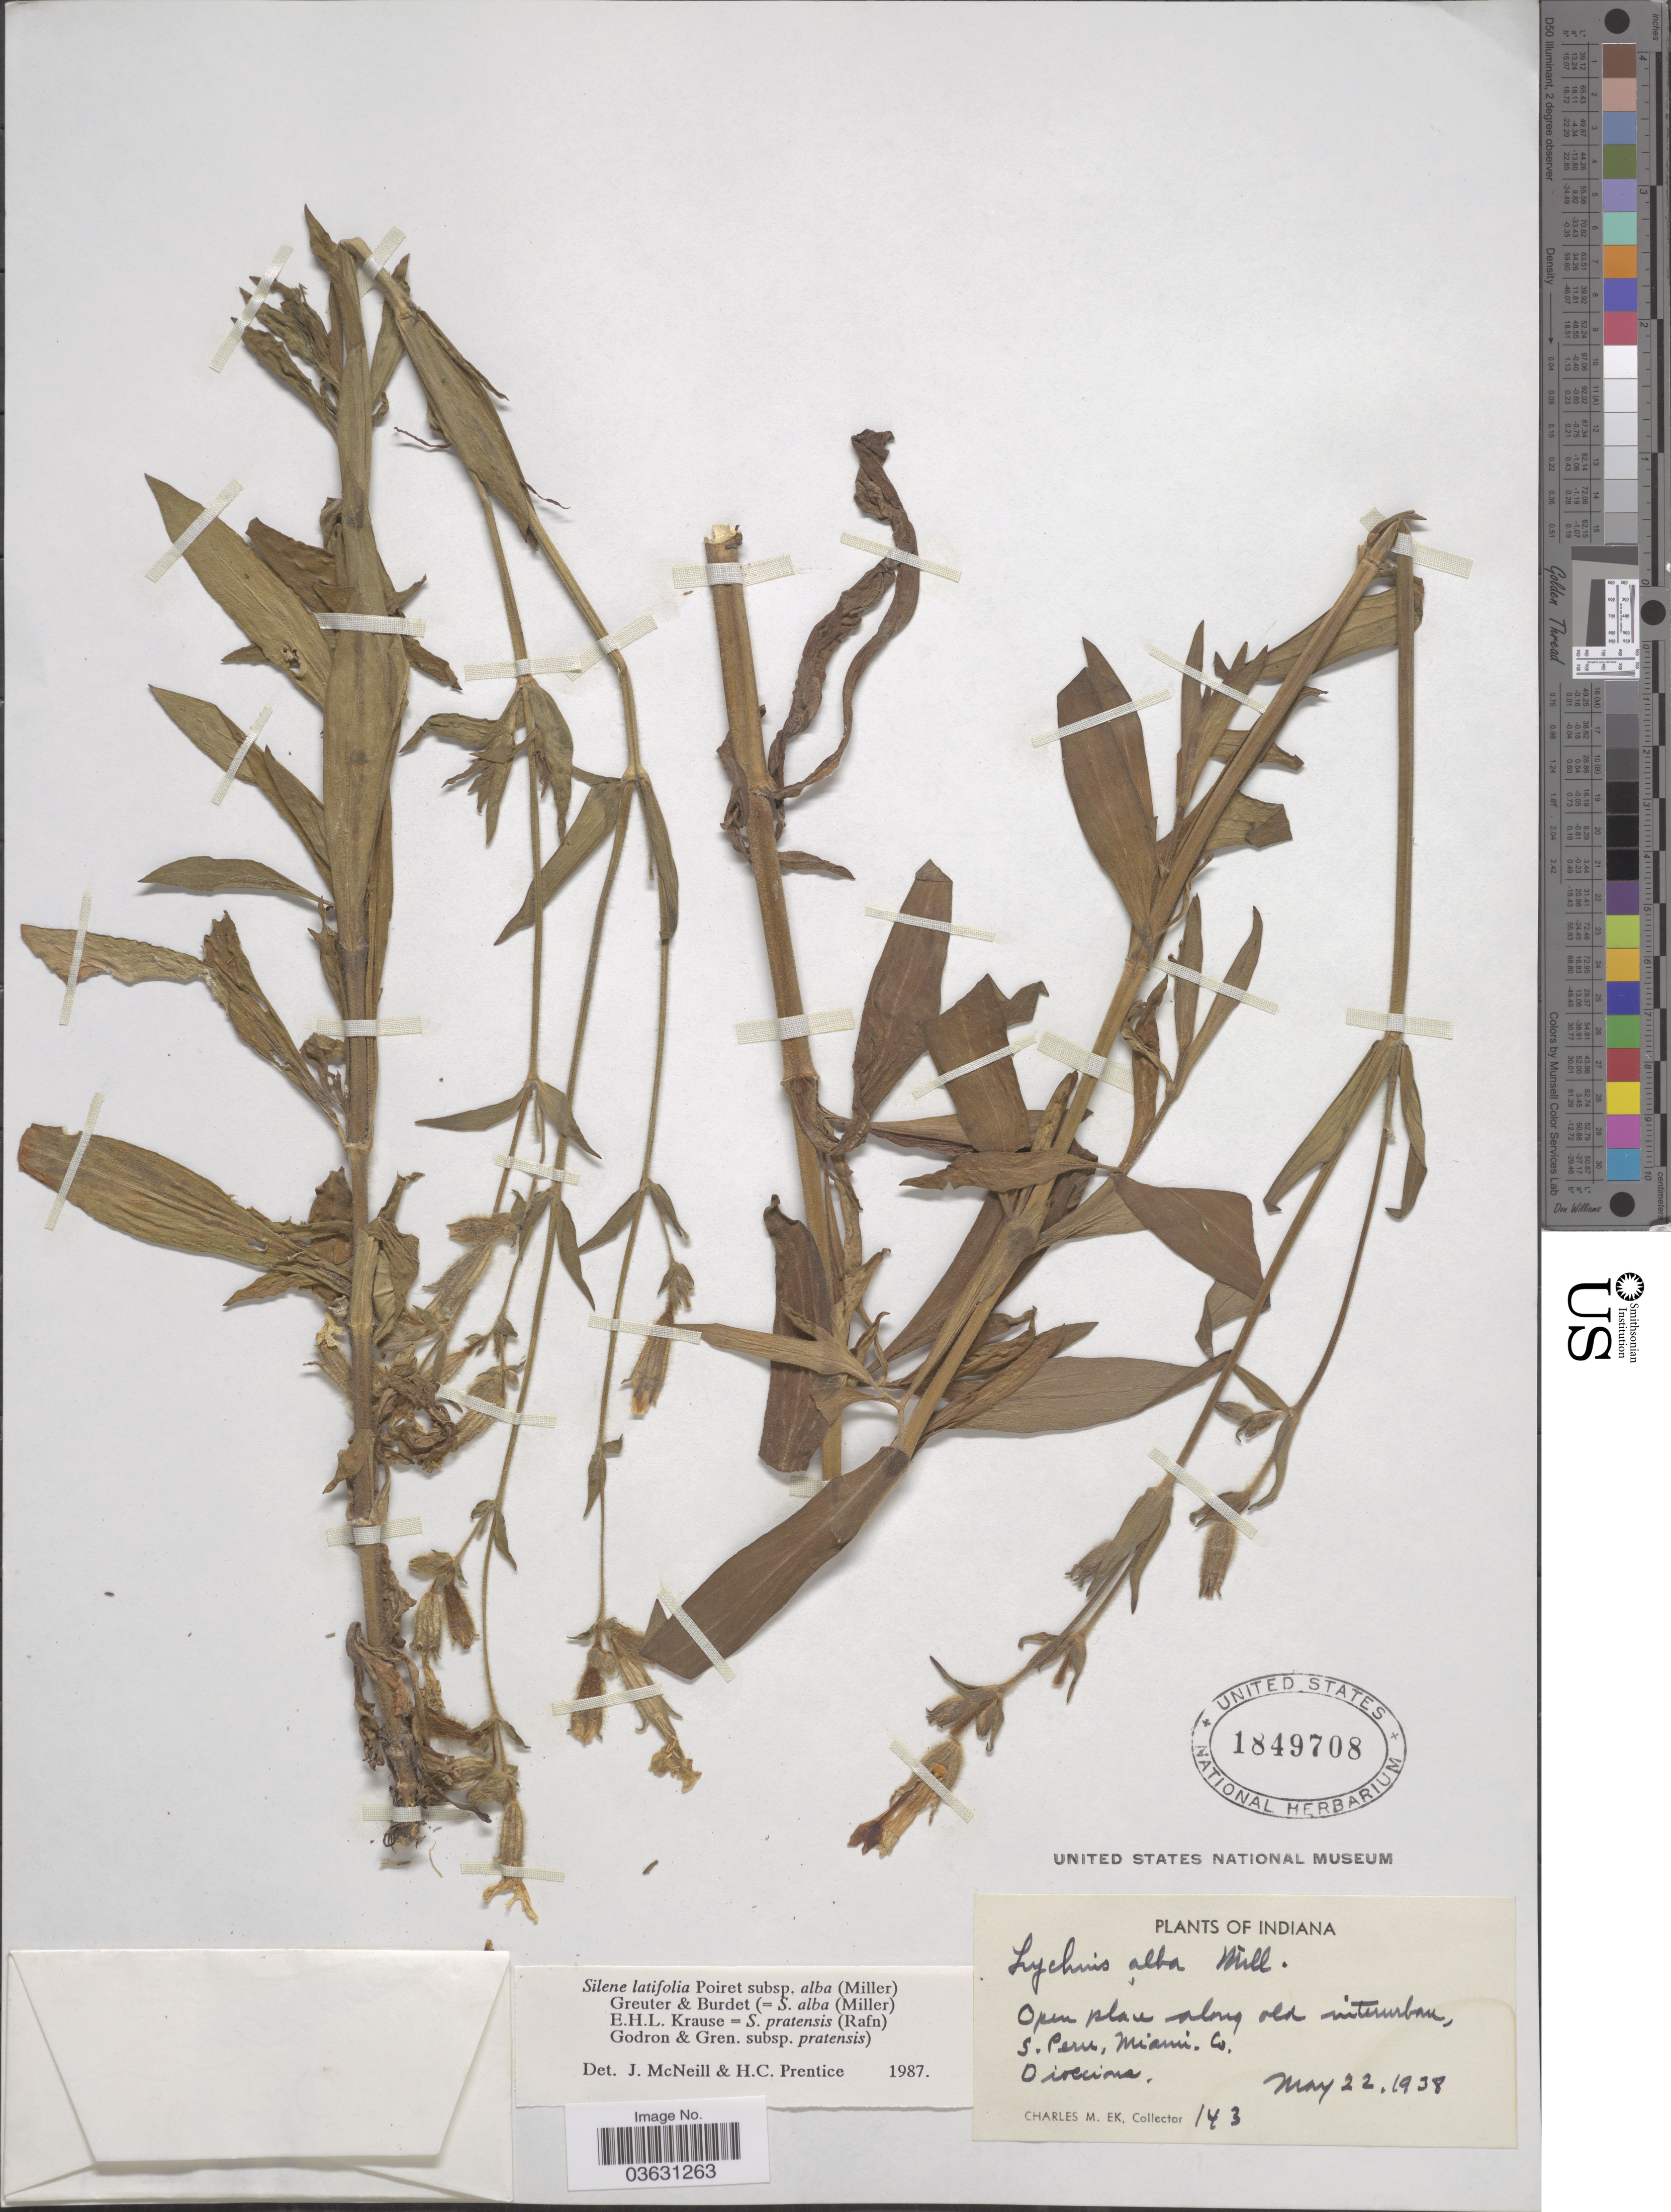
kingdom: Plantae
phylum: Tracheophyta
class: Magnoliopsida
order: Caryophyllales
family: Caryophyllaceae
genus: Silene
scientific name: Silene latifolia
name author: Poir.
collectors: C. Ek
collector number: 143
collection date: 1938-05-22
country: United States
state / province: Indiana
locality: S. Peru, Miami Co.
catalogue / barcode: US 1849708